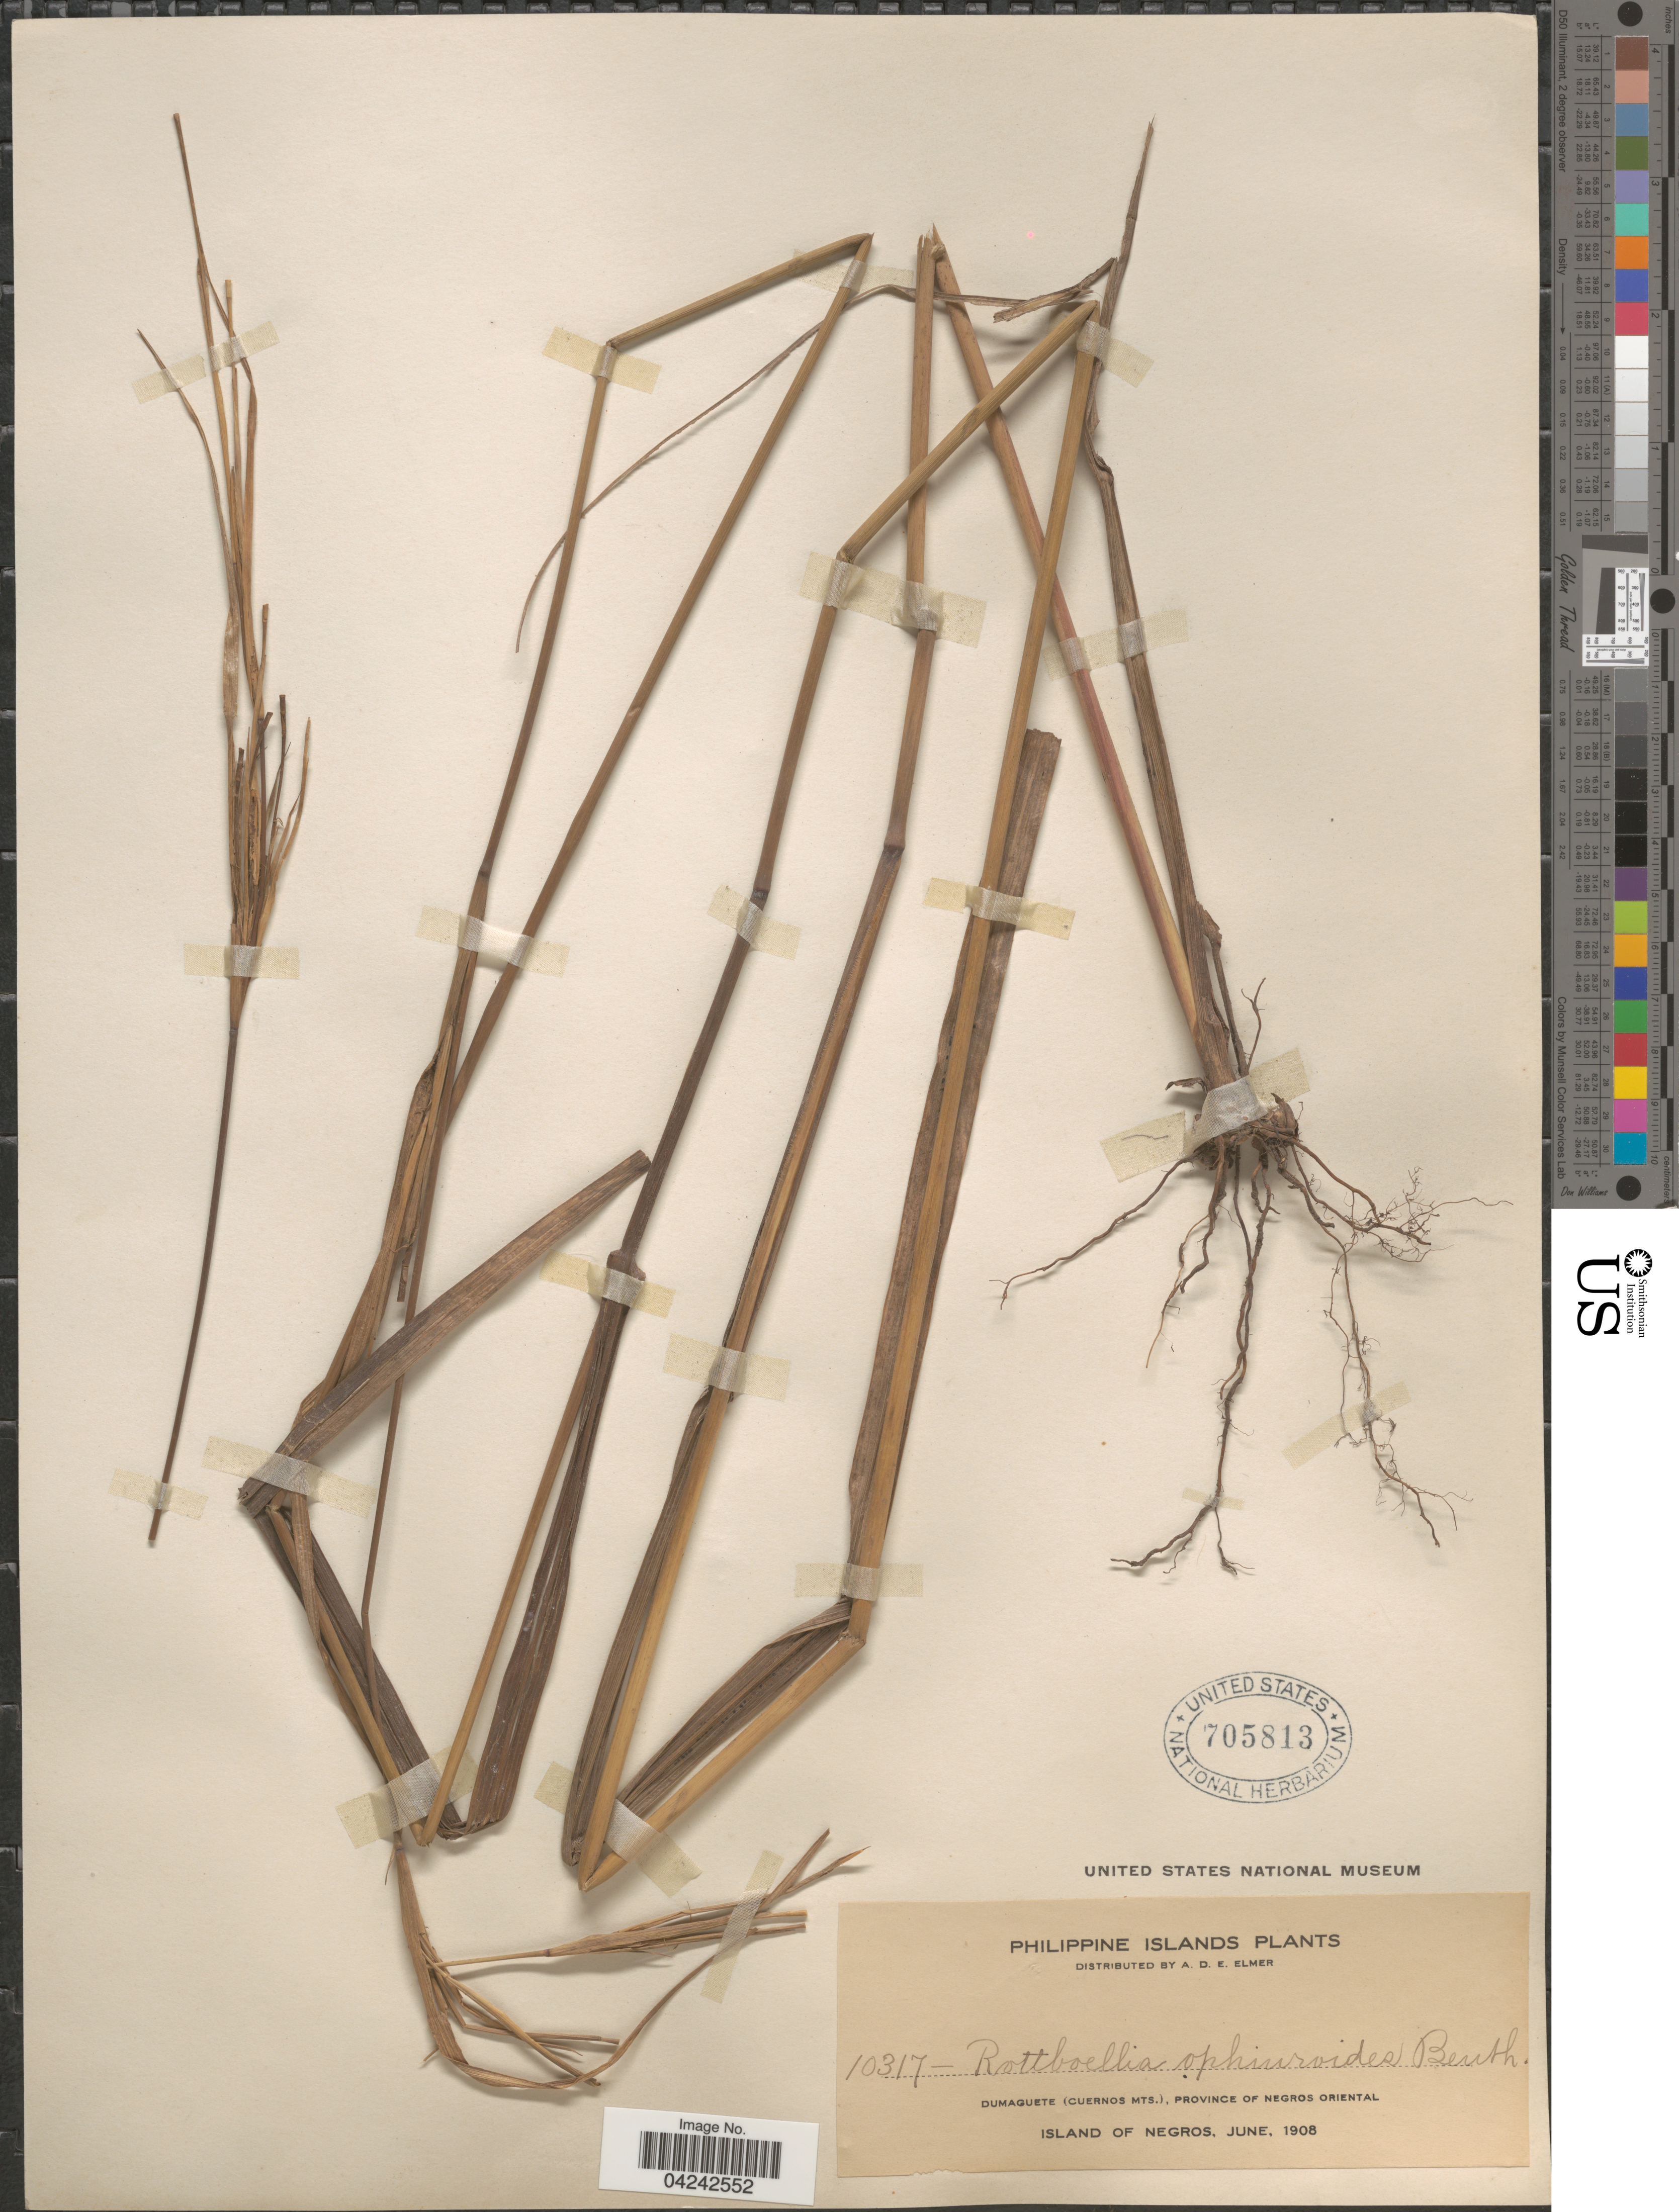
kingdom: Plantae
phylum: Tracheophyta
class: Liliopsida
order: Poales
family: Poaceae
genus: Rottboellia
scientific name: Rottboellia rottboellioides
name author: (R. Br.) Druce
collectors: A. D. E. Elmer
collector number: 10317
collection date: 1908-06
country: Philippines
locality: Philippine Islands. Dumaguete (Cuernos Mts.), Province of Negros Oriental. Island of Negros.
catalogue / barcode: US 705813